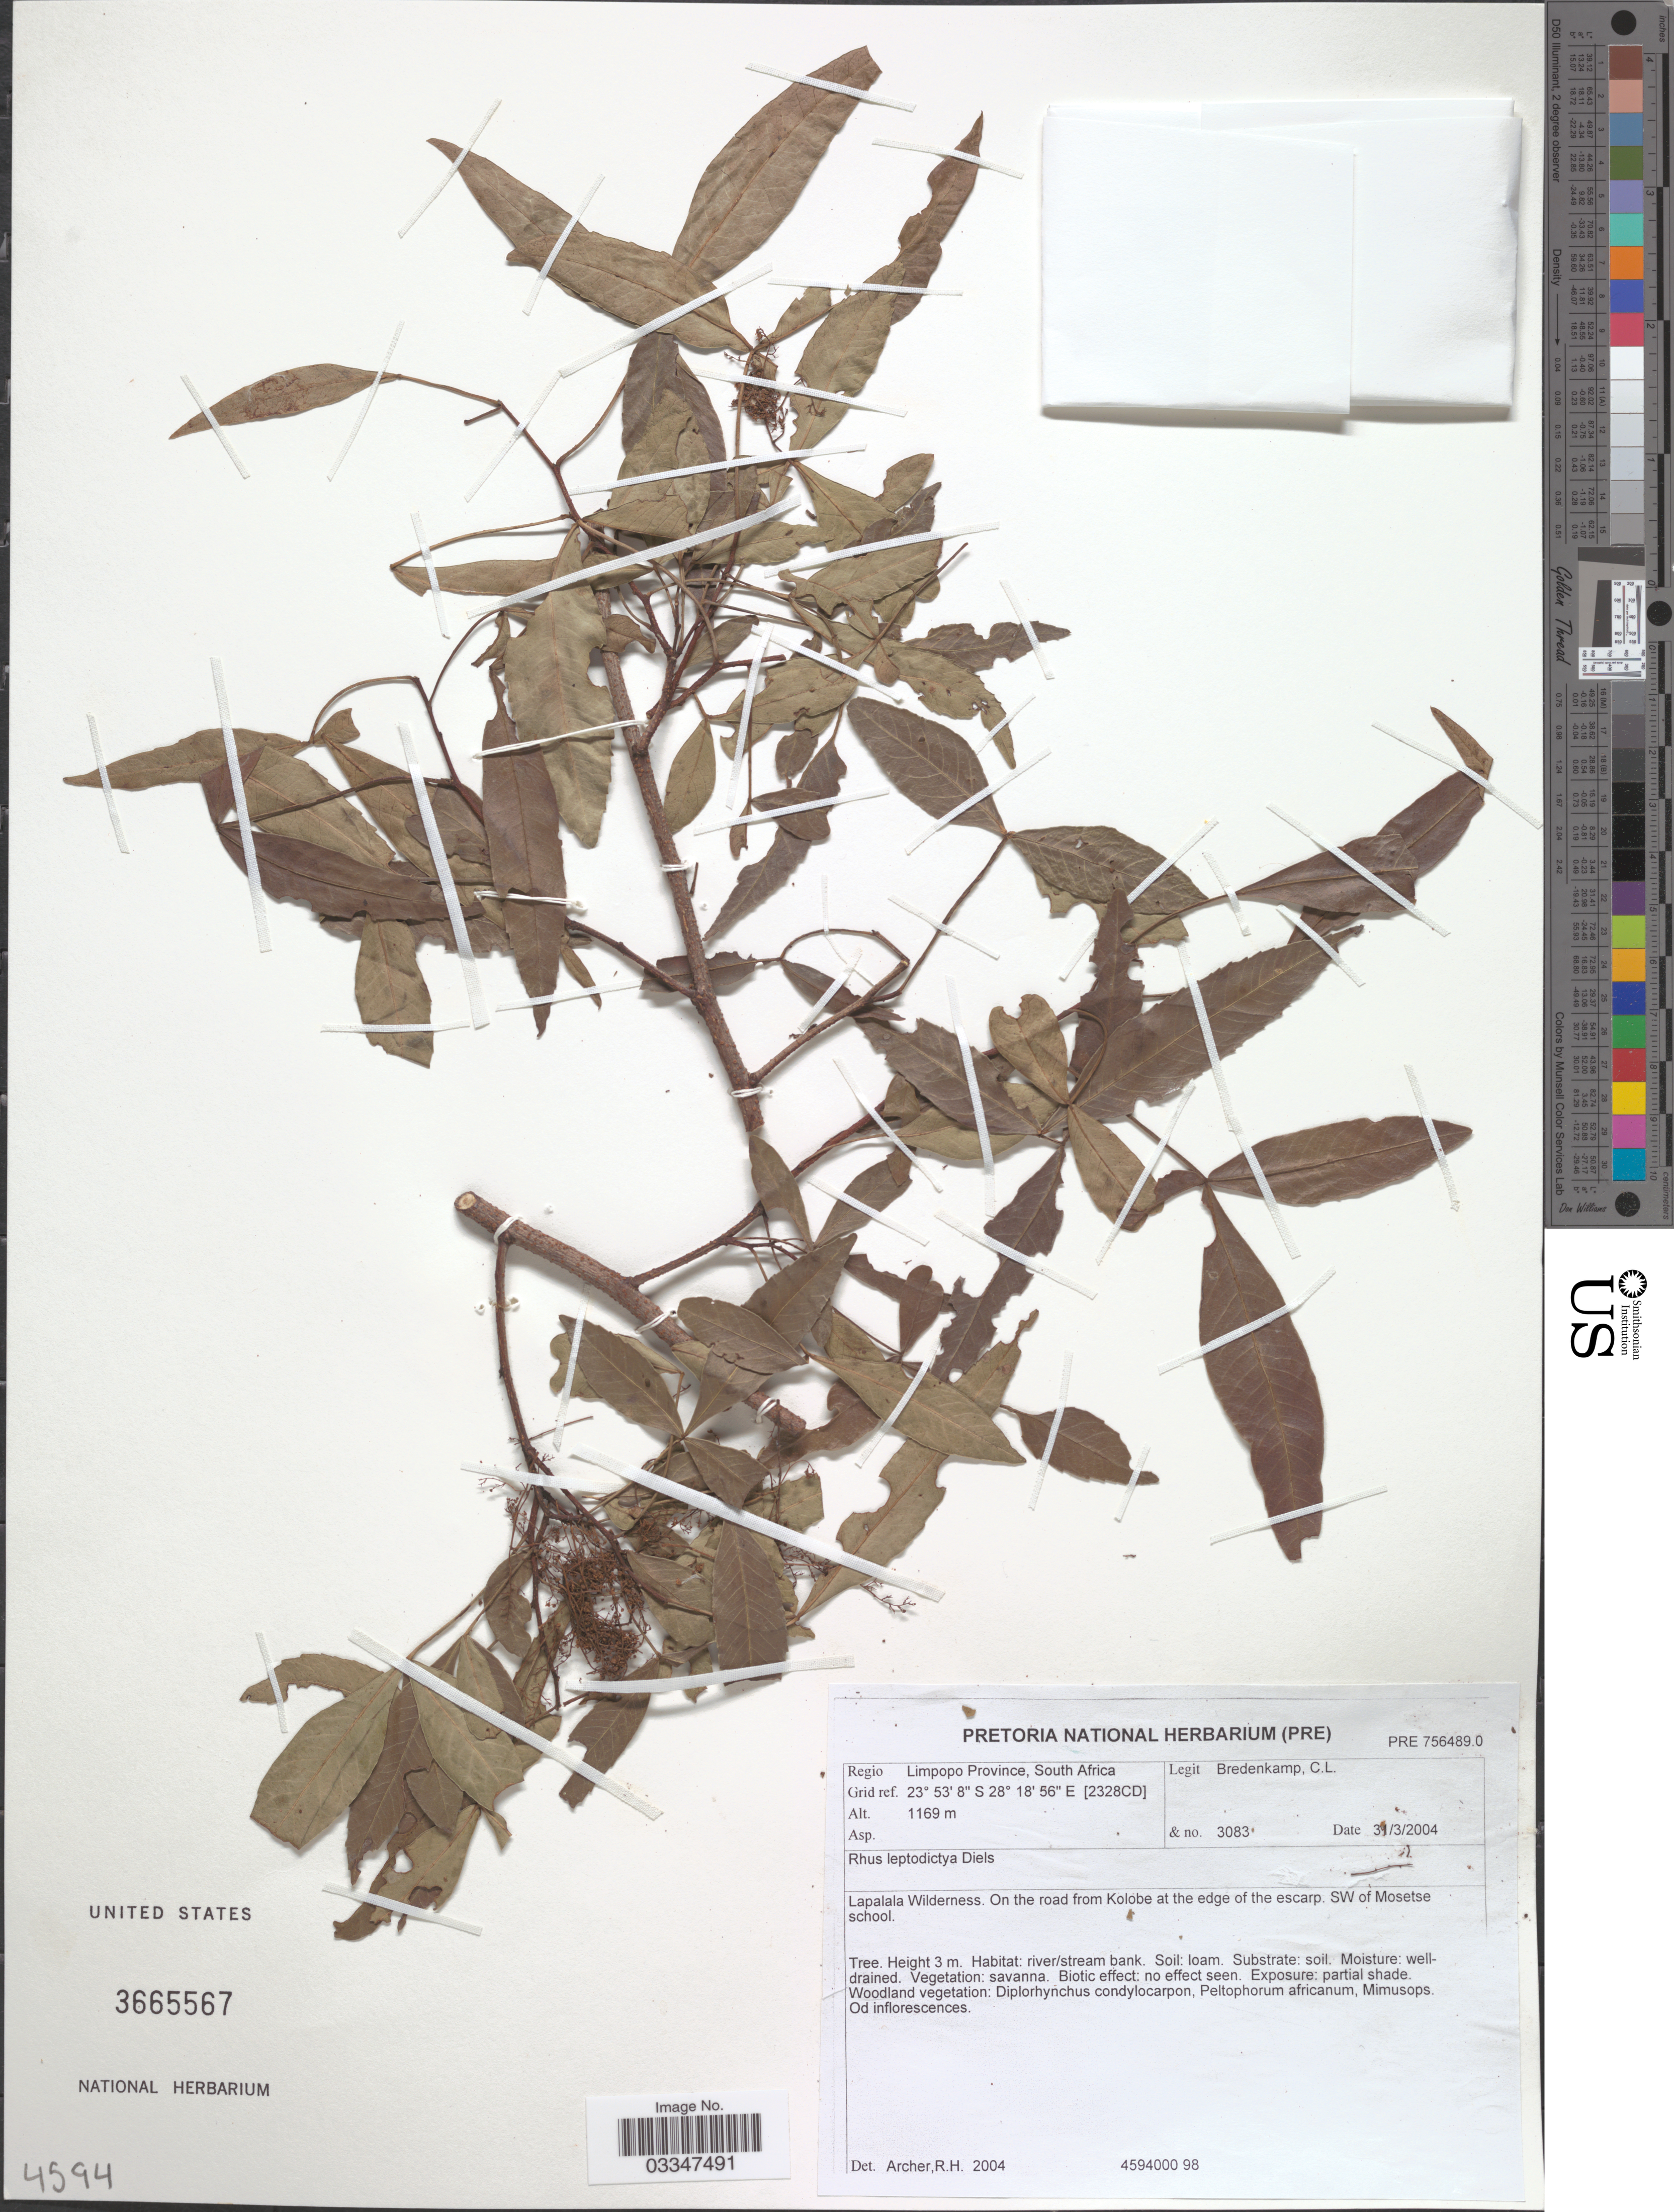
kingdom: Plantae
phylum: Tracheophyta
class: Magnoliopsida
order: Sapindales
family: Anacardiaceae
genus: Rhus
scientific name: Rhus leptodictya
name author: Diels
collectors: C. Bredenkamp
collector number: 3083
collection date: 2004-03-31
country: South Africa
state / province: Limpopo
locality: Regio Limpopo Province. Grid ref. [2328CD]. Lapalala Wilderness. On the road from Kolobe at the edge of the escarp. SW of Mosetse school.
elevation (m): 1169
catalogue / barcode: US 3665567